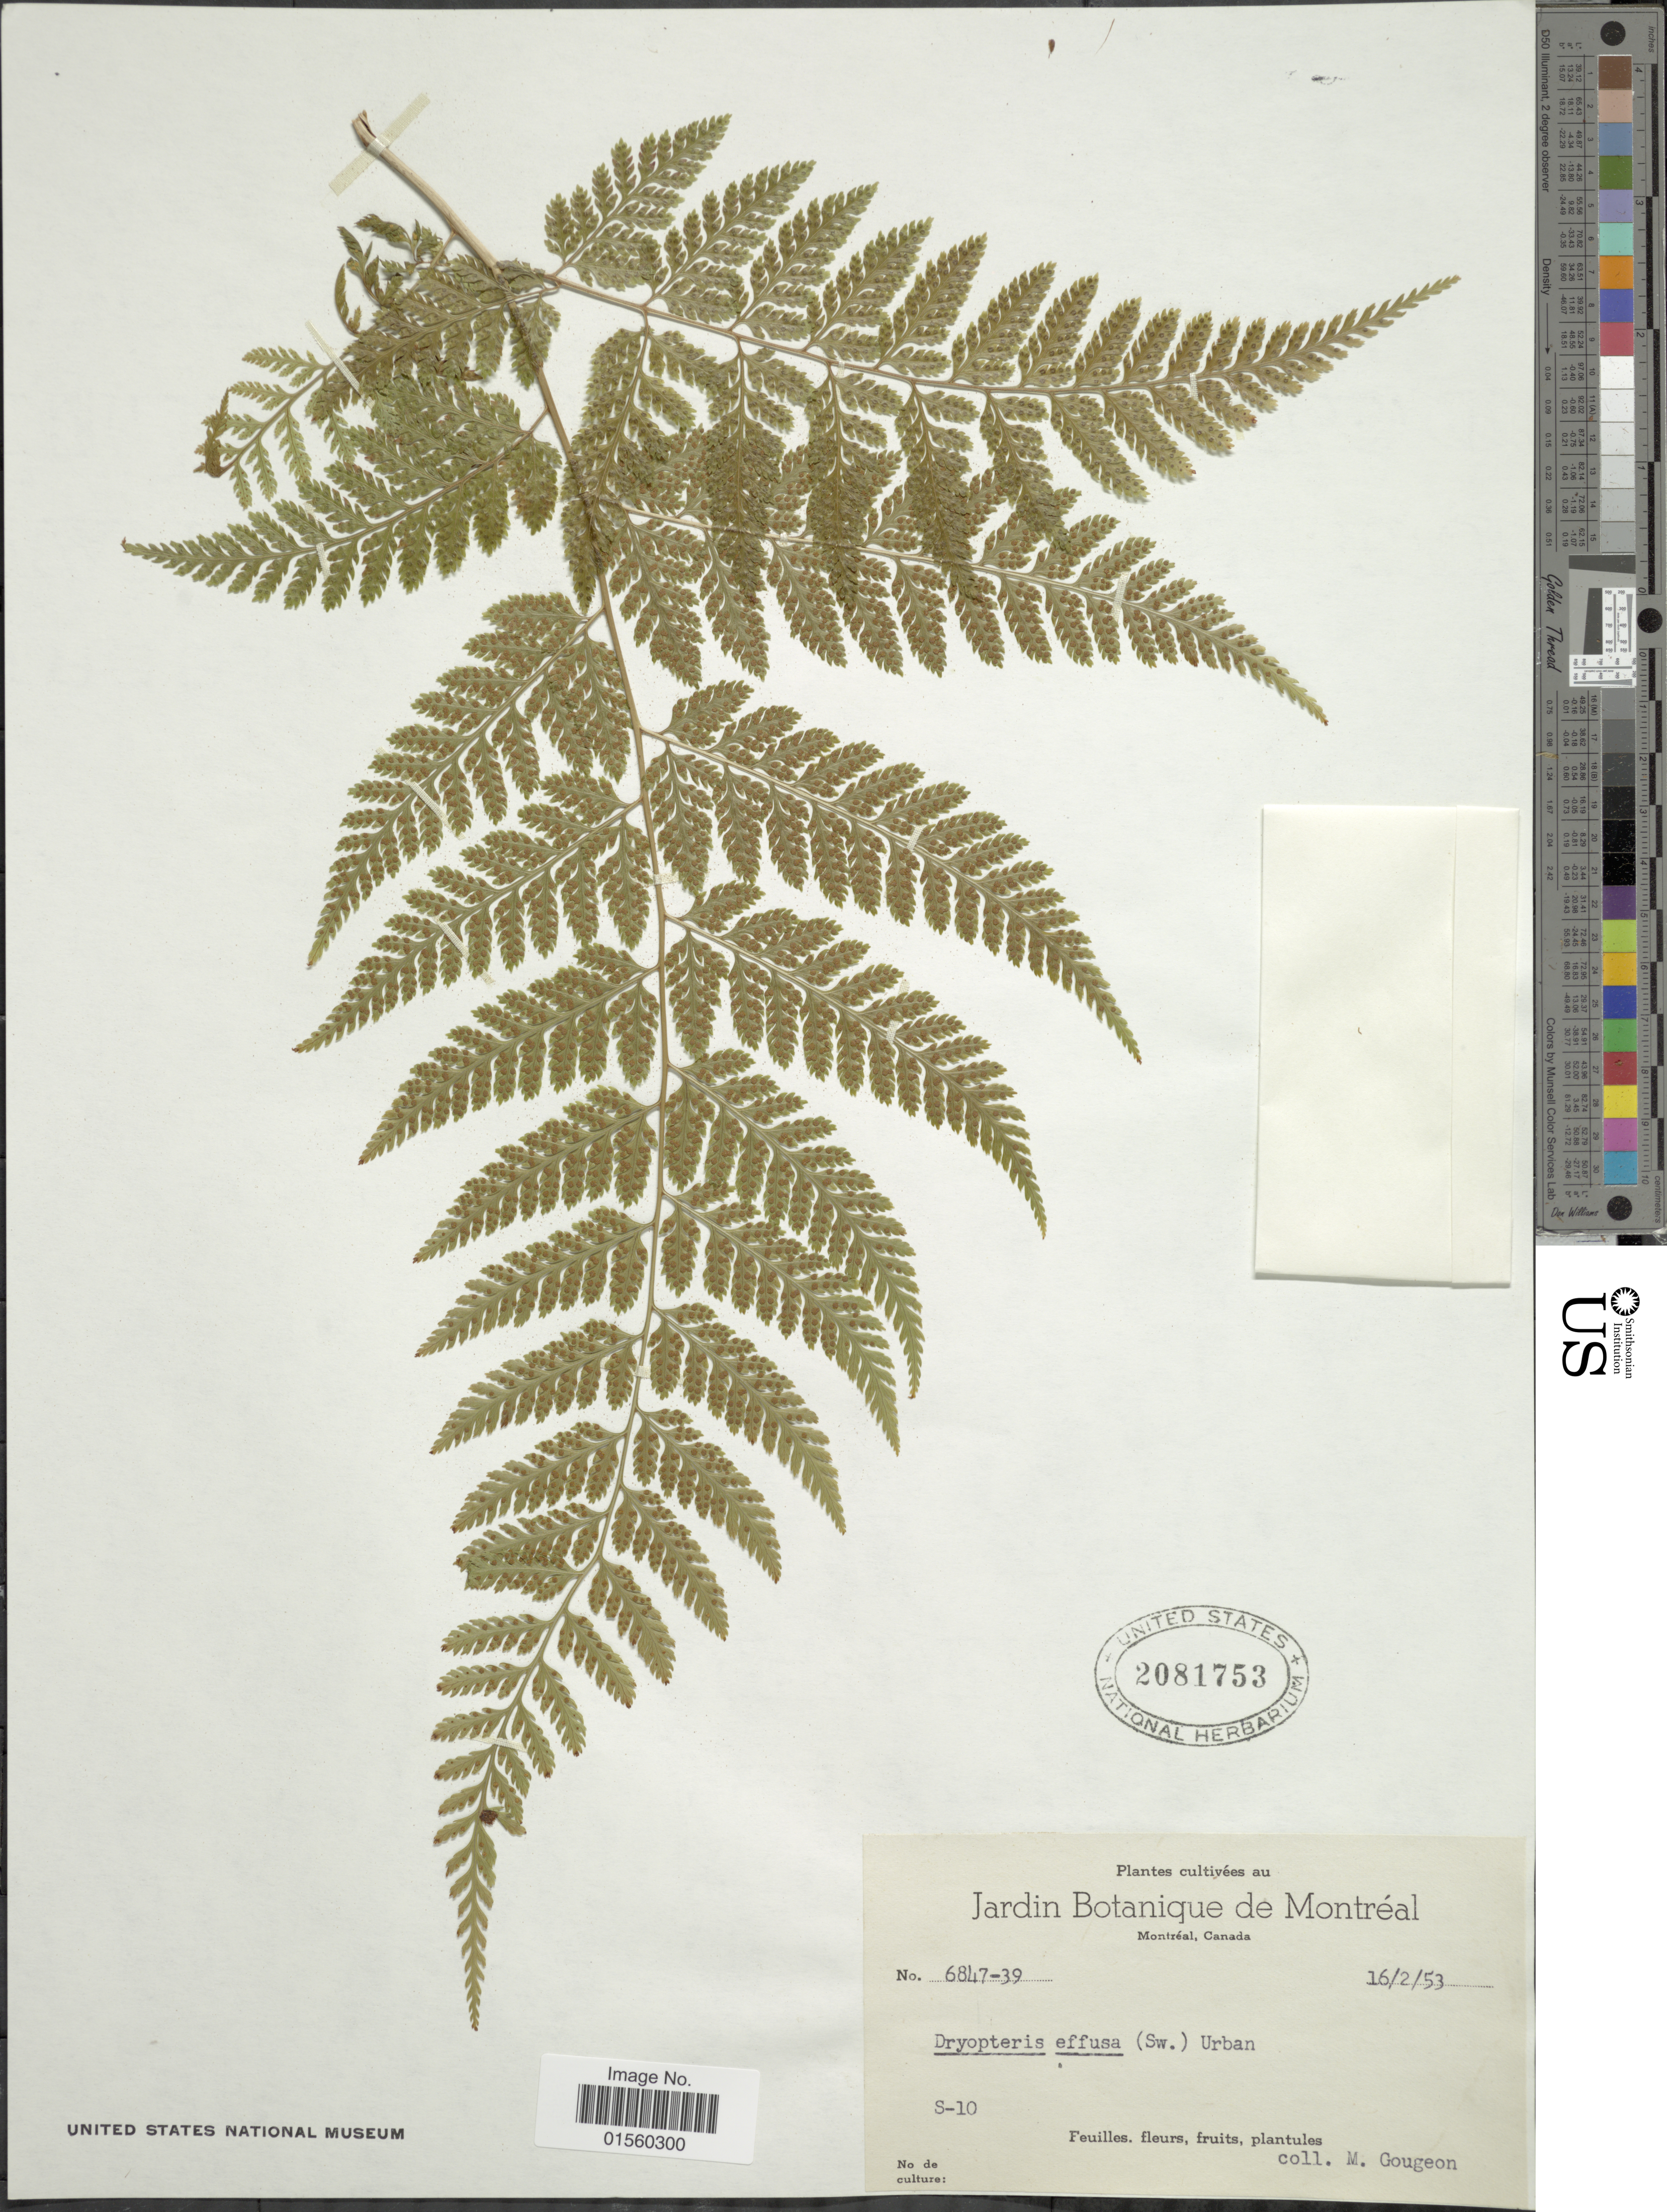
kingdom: Plantae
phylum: Tracheophyta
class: Polypodiopsida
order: Polypodiales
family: Dryopteridaceae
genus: Parapolystichum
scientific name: Parapolystichum effusum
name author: (Sw.) Ching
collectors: M. Gougeon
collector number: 684739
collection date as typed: Transcribed d/m/y: 16/2/53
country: Canada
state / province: Quebec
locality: Jardin Botanique de Montreal, Montreal, Canada, S-10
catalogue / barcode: US 2081753